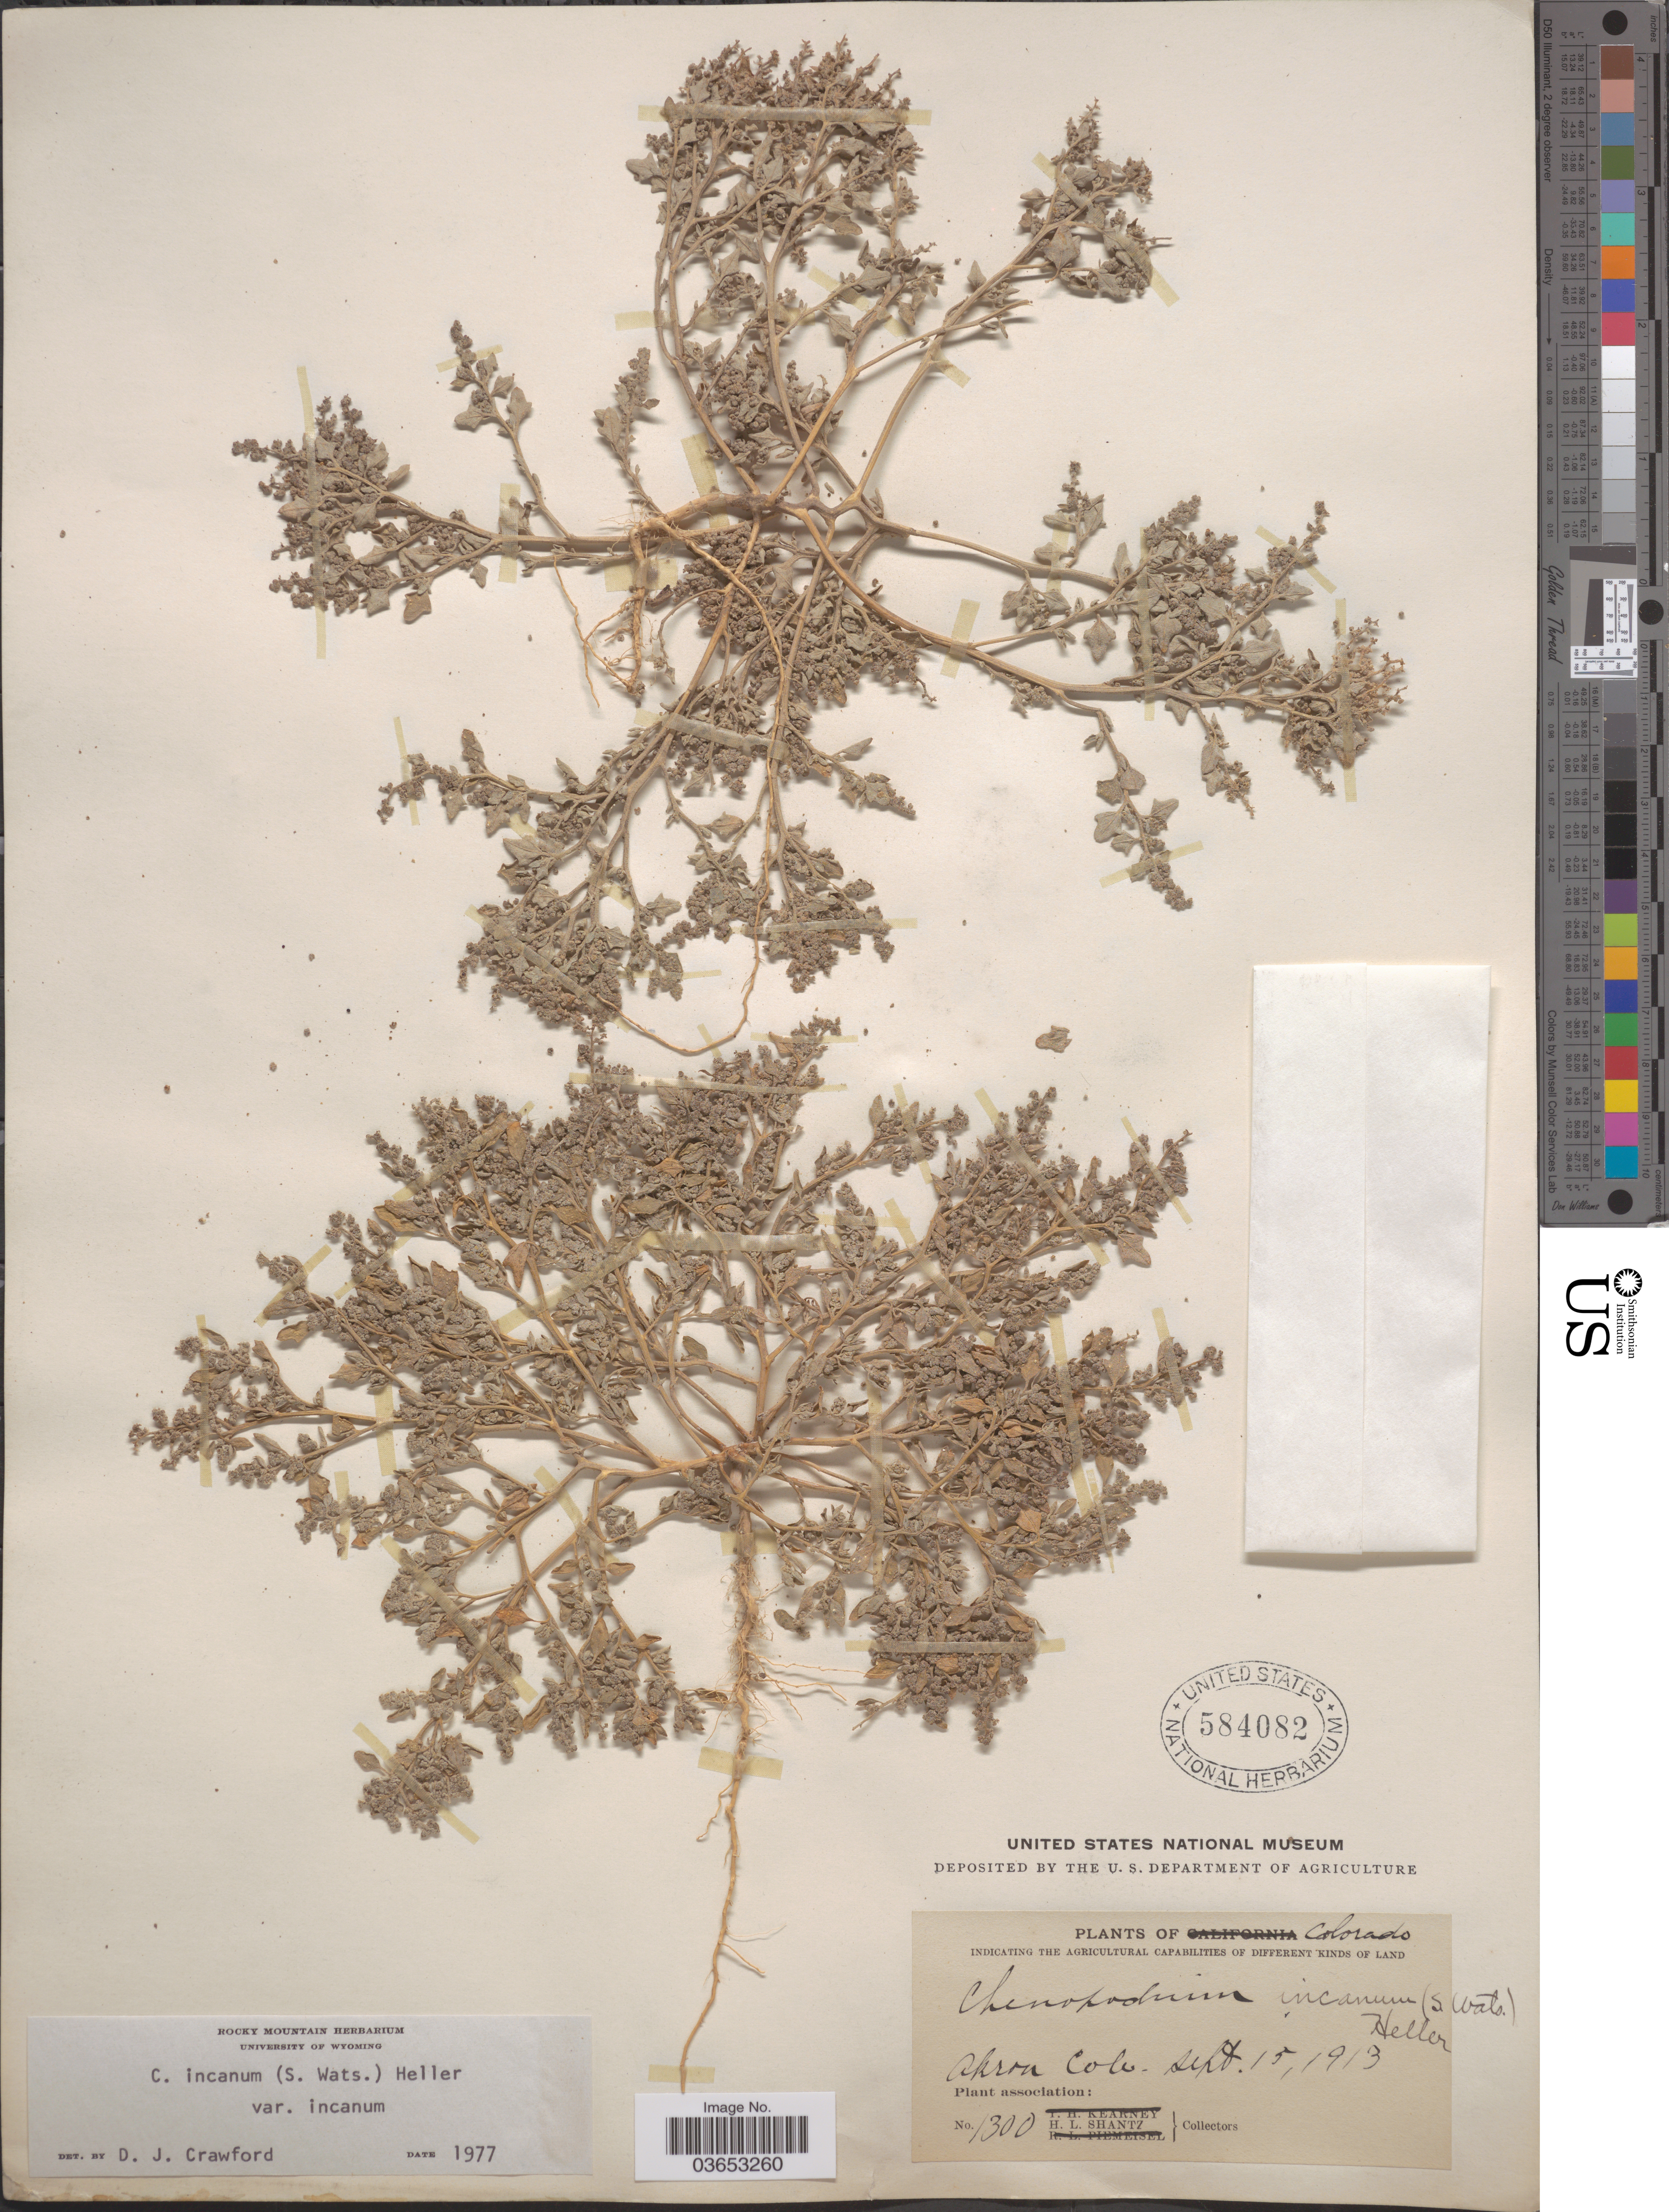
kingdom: Plantae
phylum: Tracheophyta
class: Magnoliopsida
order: Caryophyllales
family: Amaranthaceae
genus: Chenopodium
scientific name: Chenopodium incanum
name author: (S. Watson) A. Heller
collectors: H. Shantz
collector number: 1300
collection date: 1913-09-15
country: United States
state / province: Colorado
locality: Akron Colo.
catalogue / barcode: US 584082